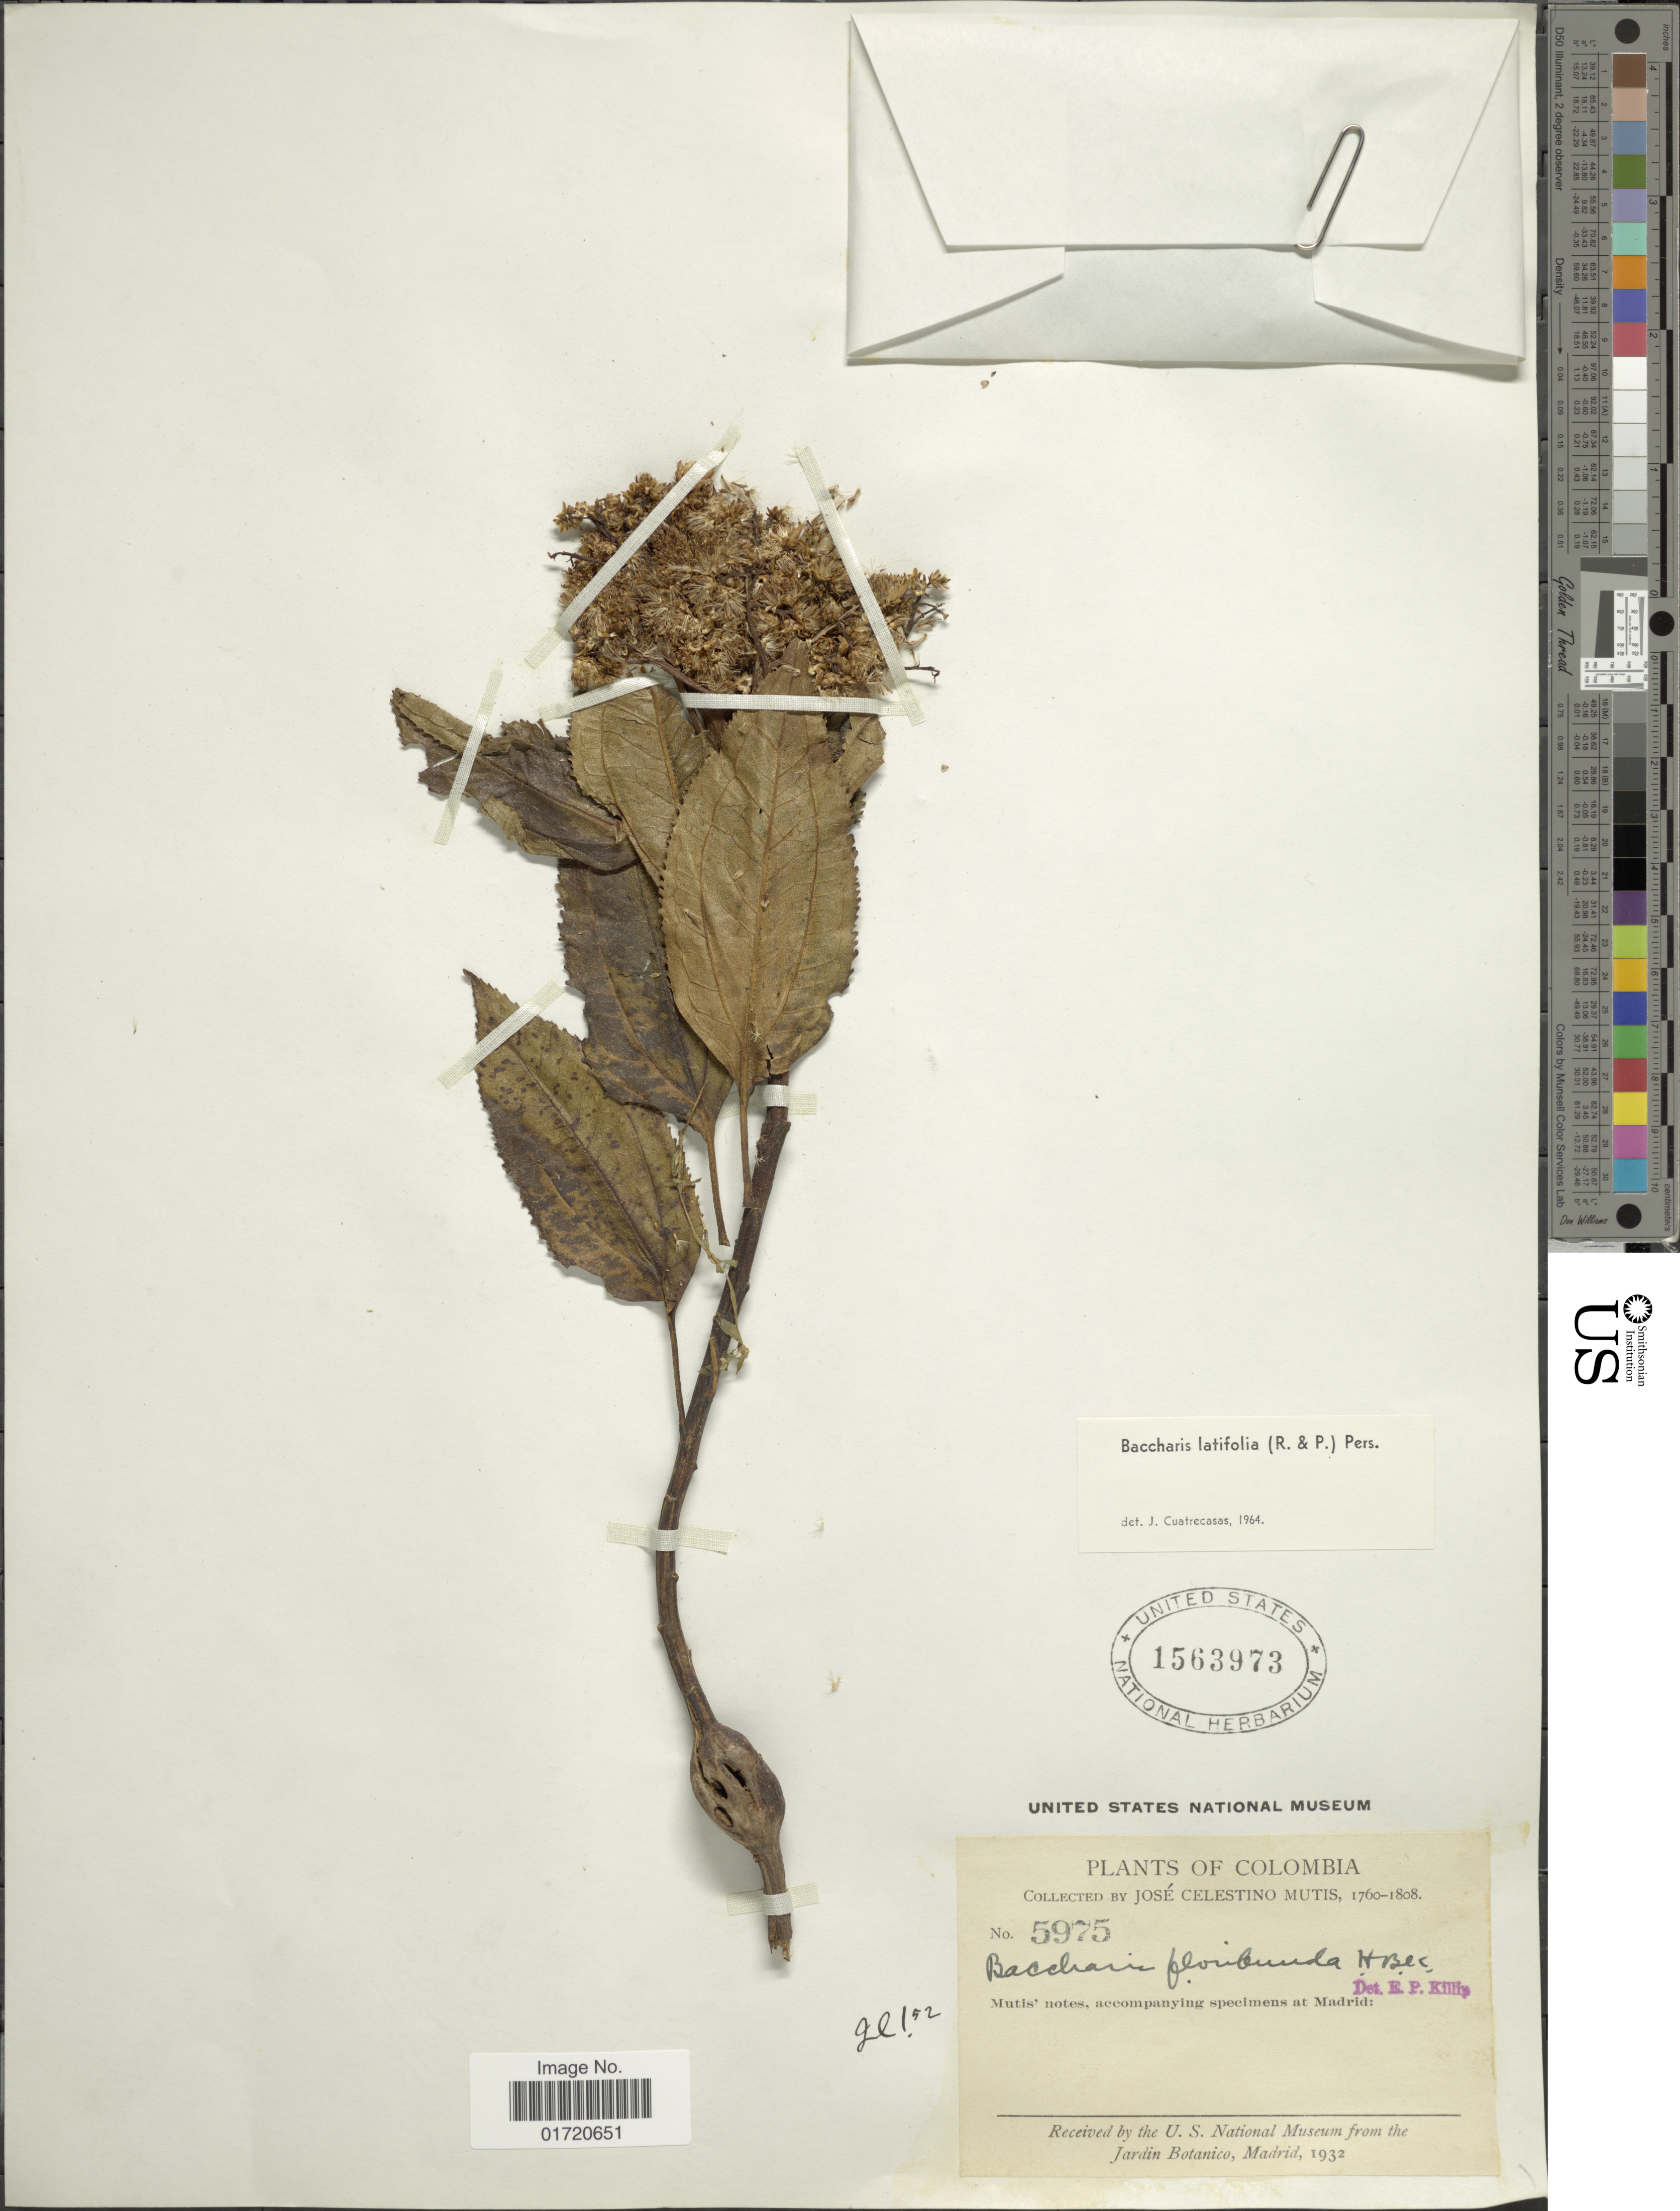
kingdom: Plantae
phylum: Tracheophyta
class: Magnoliopsida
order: Asterales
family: Asteraceae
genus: Baccharis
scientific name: Baccharis latifolia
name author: (Ruiz & Pav.) Pers.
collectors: J. C. B. Mutis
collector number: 5975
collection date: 1760/1808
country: Colombia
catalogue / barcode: US 1563973